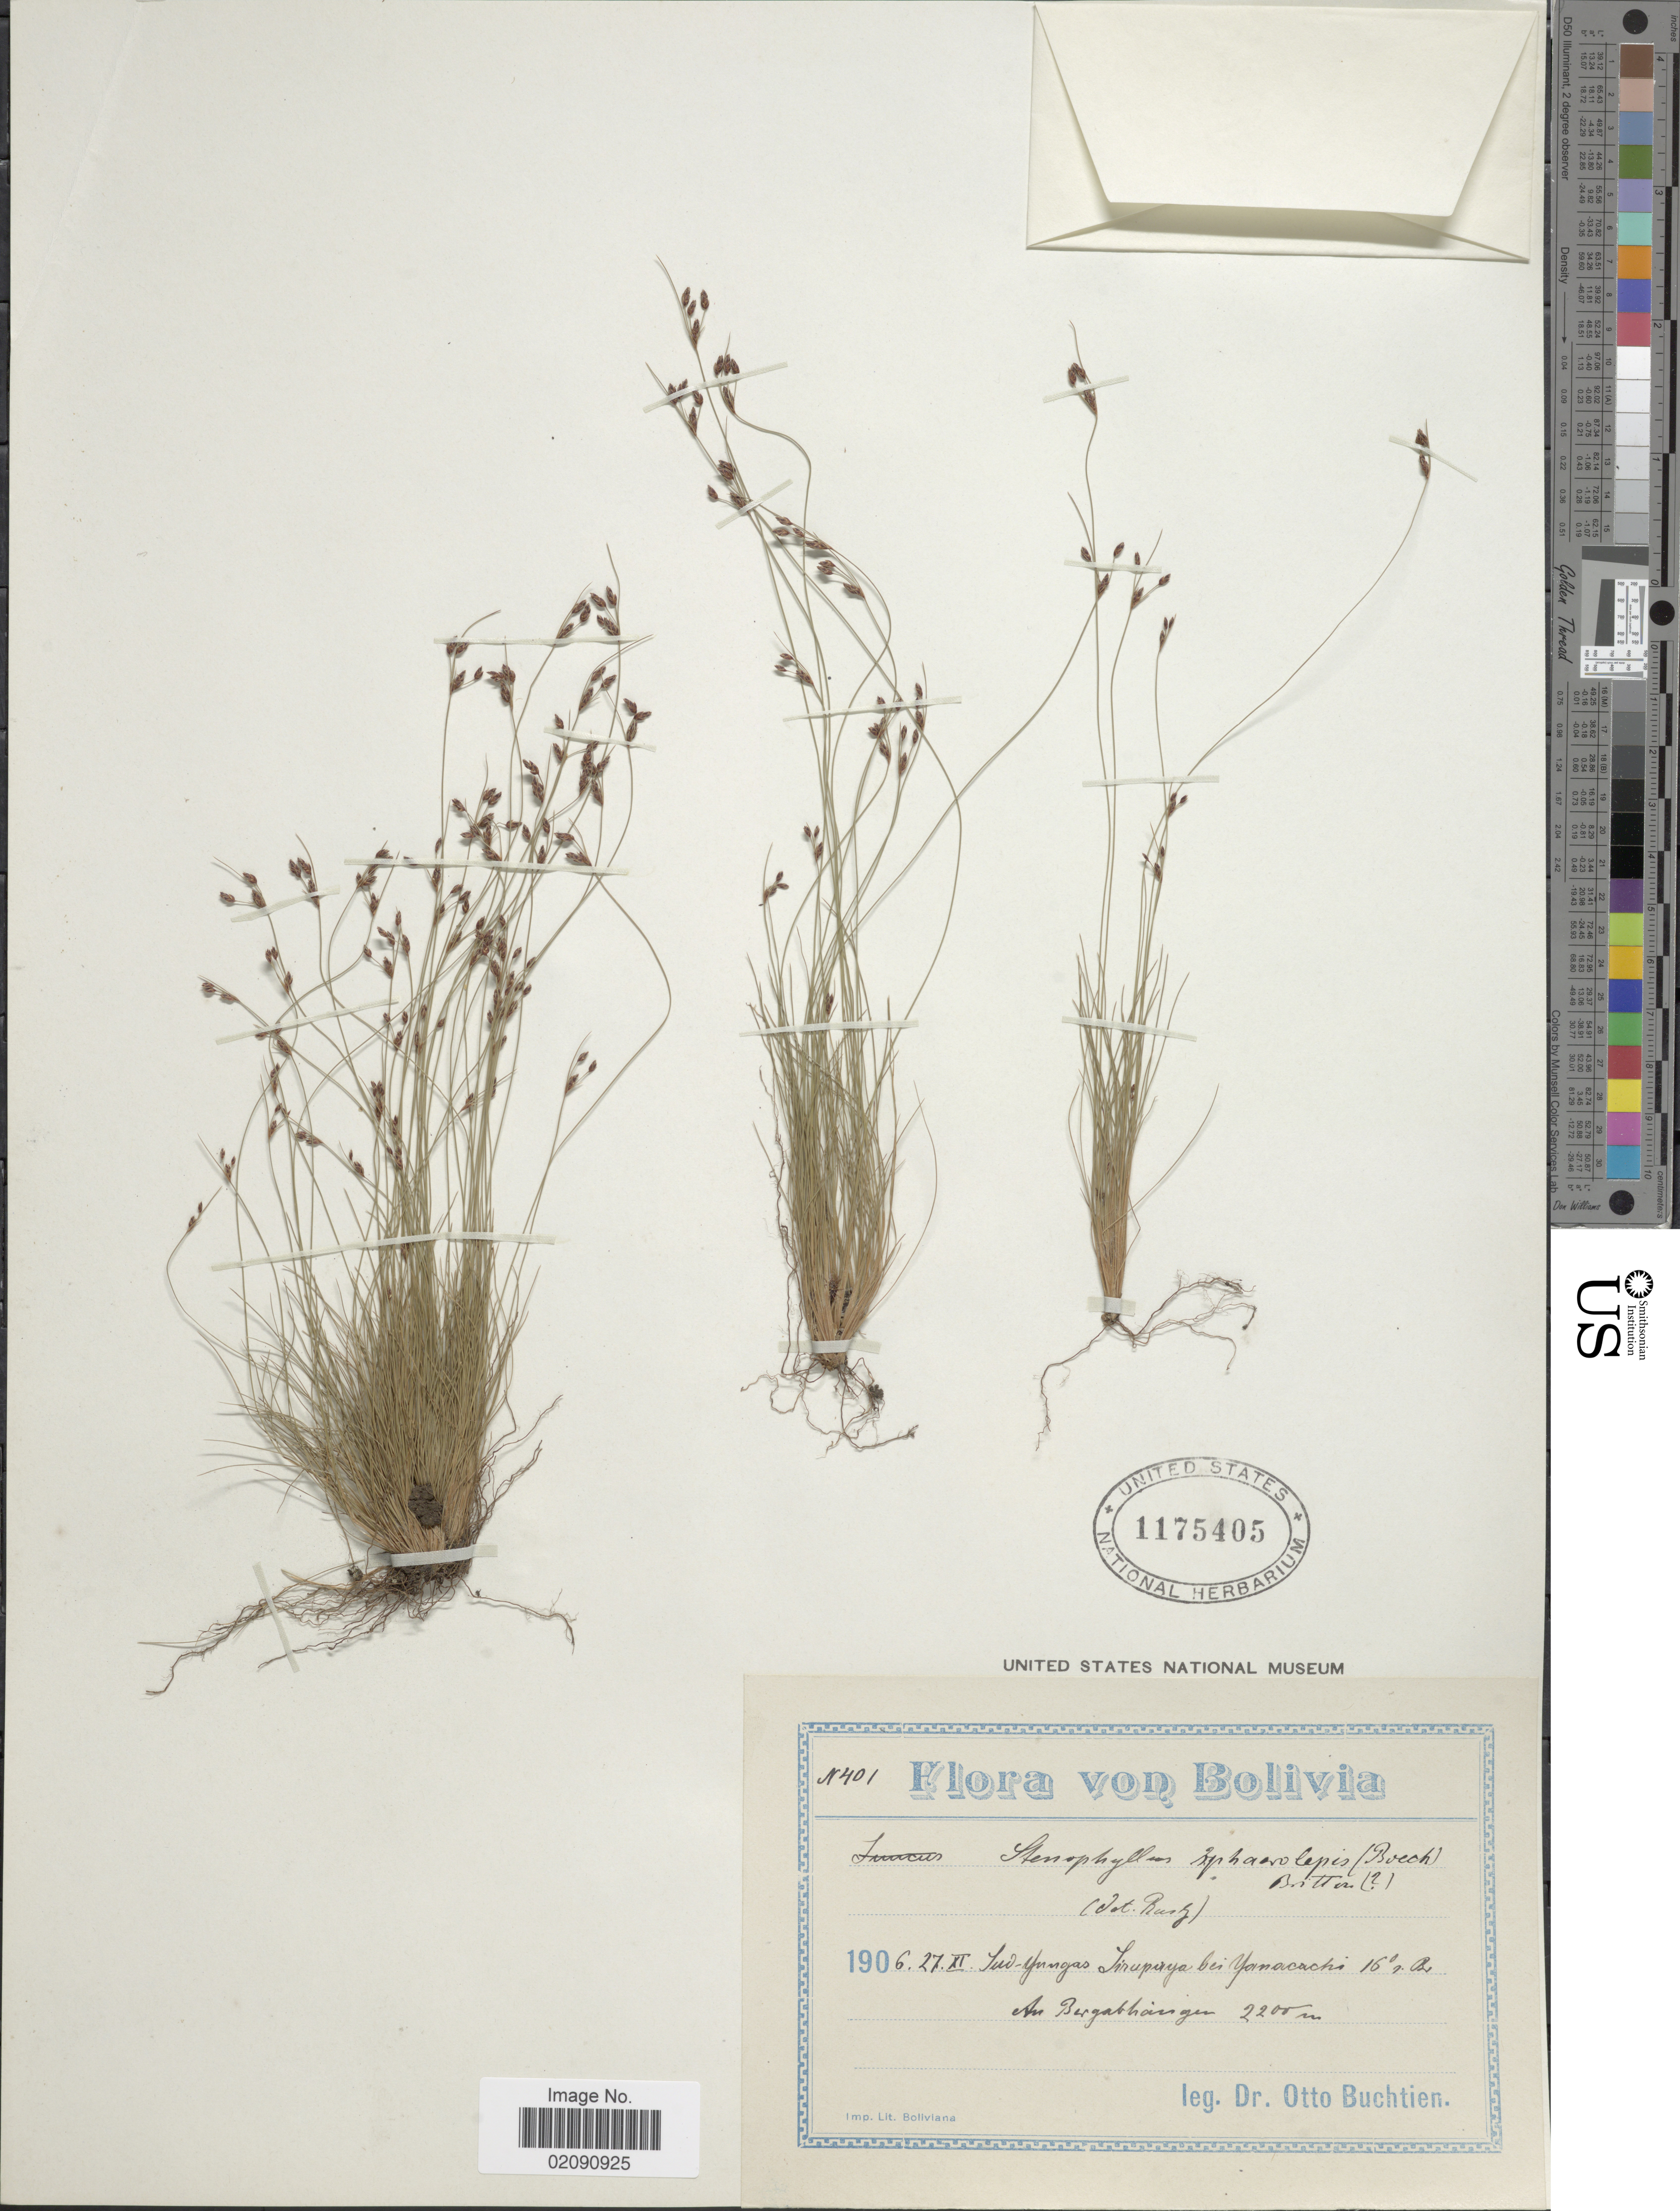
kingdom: Plantae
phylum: Tracheophyta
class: Liliopsida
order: Poales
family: Cyperaceae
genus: Bulbostylis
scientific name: Bulbostylis juncoides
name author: (Vahl) Kük. ex Herter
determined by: Maciel-Silva, J. F.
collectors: O. Buchtien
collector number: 401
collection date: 1906-11-27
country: Bolivia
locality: Sud-Yungas Sirapaya bei Yanacachi 16°s. Br.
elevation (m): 2200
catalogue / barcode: US 1175405